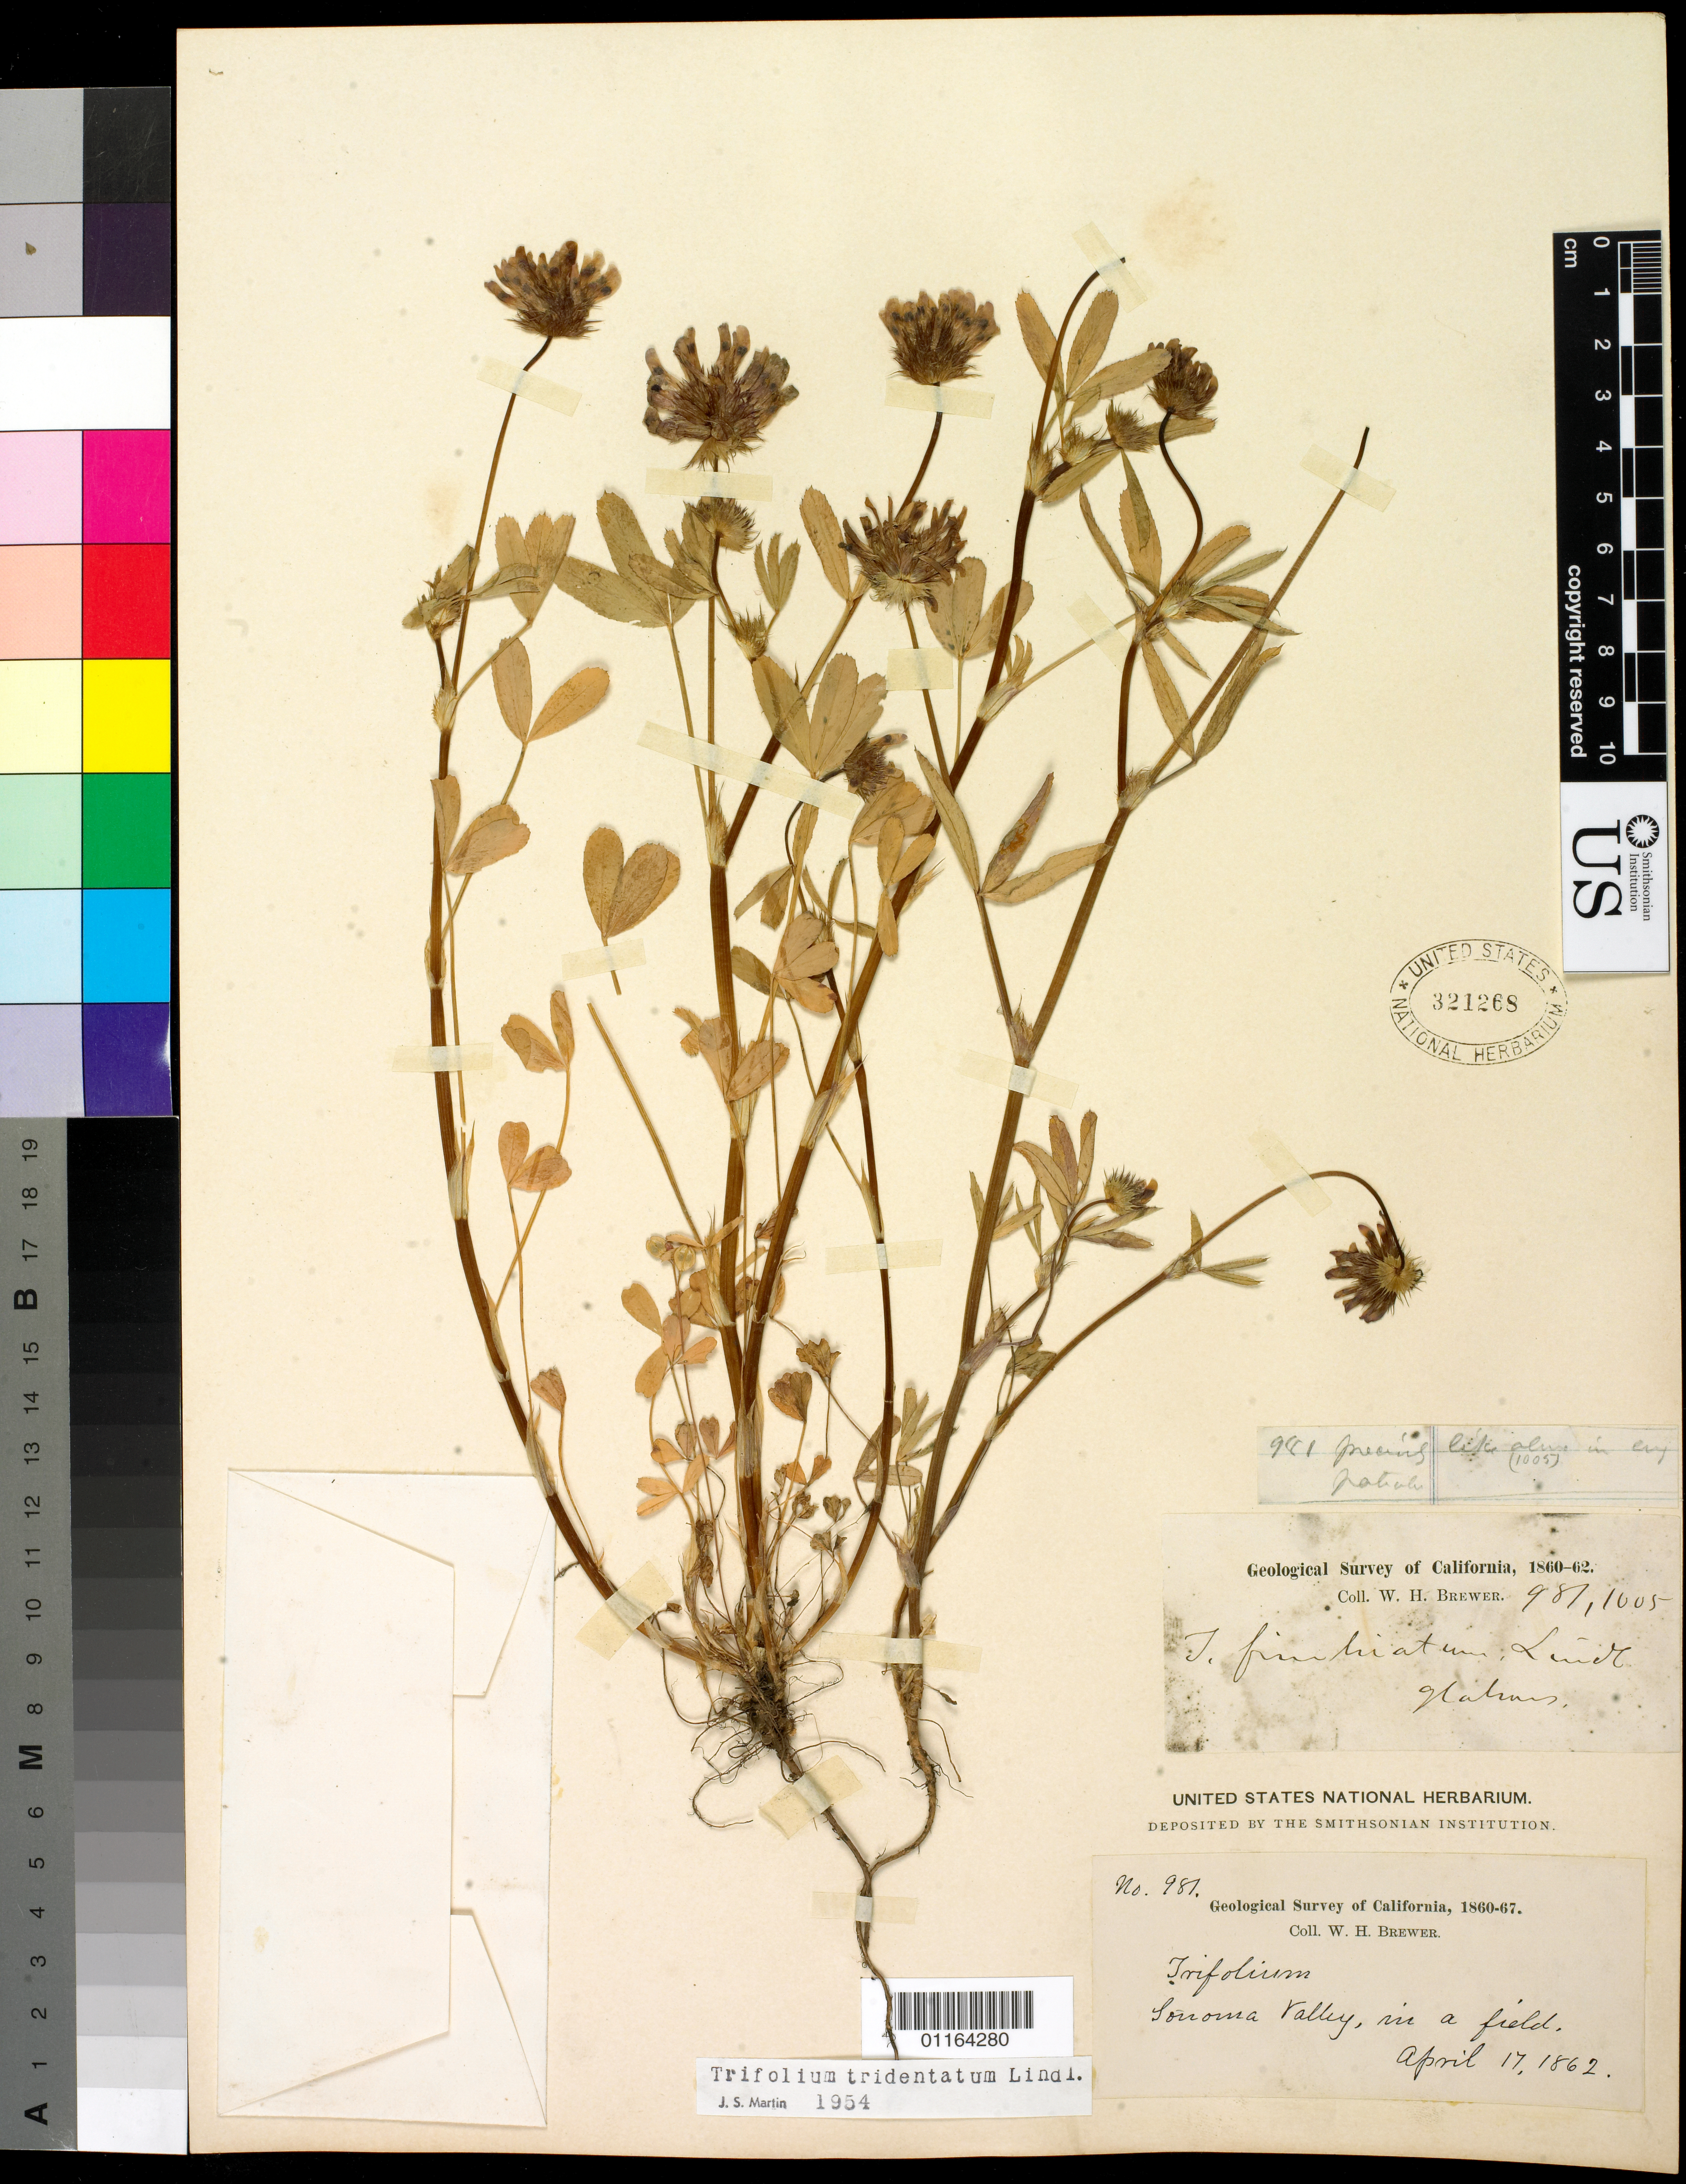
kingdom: Plantae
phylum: Tracheophyta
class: Magnoliopsida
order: Fabales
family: Fabaceae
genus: Trifolium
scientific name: Trifolium tridentatum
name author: Lindl.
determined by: Martin, J. S.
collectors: W. H. Brewer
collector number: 981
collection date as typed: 17 Apr 1862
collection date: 1862-04-17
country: United States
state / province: California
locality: Sonoma Valley.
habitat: In a field.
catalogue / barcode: US 321268